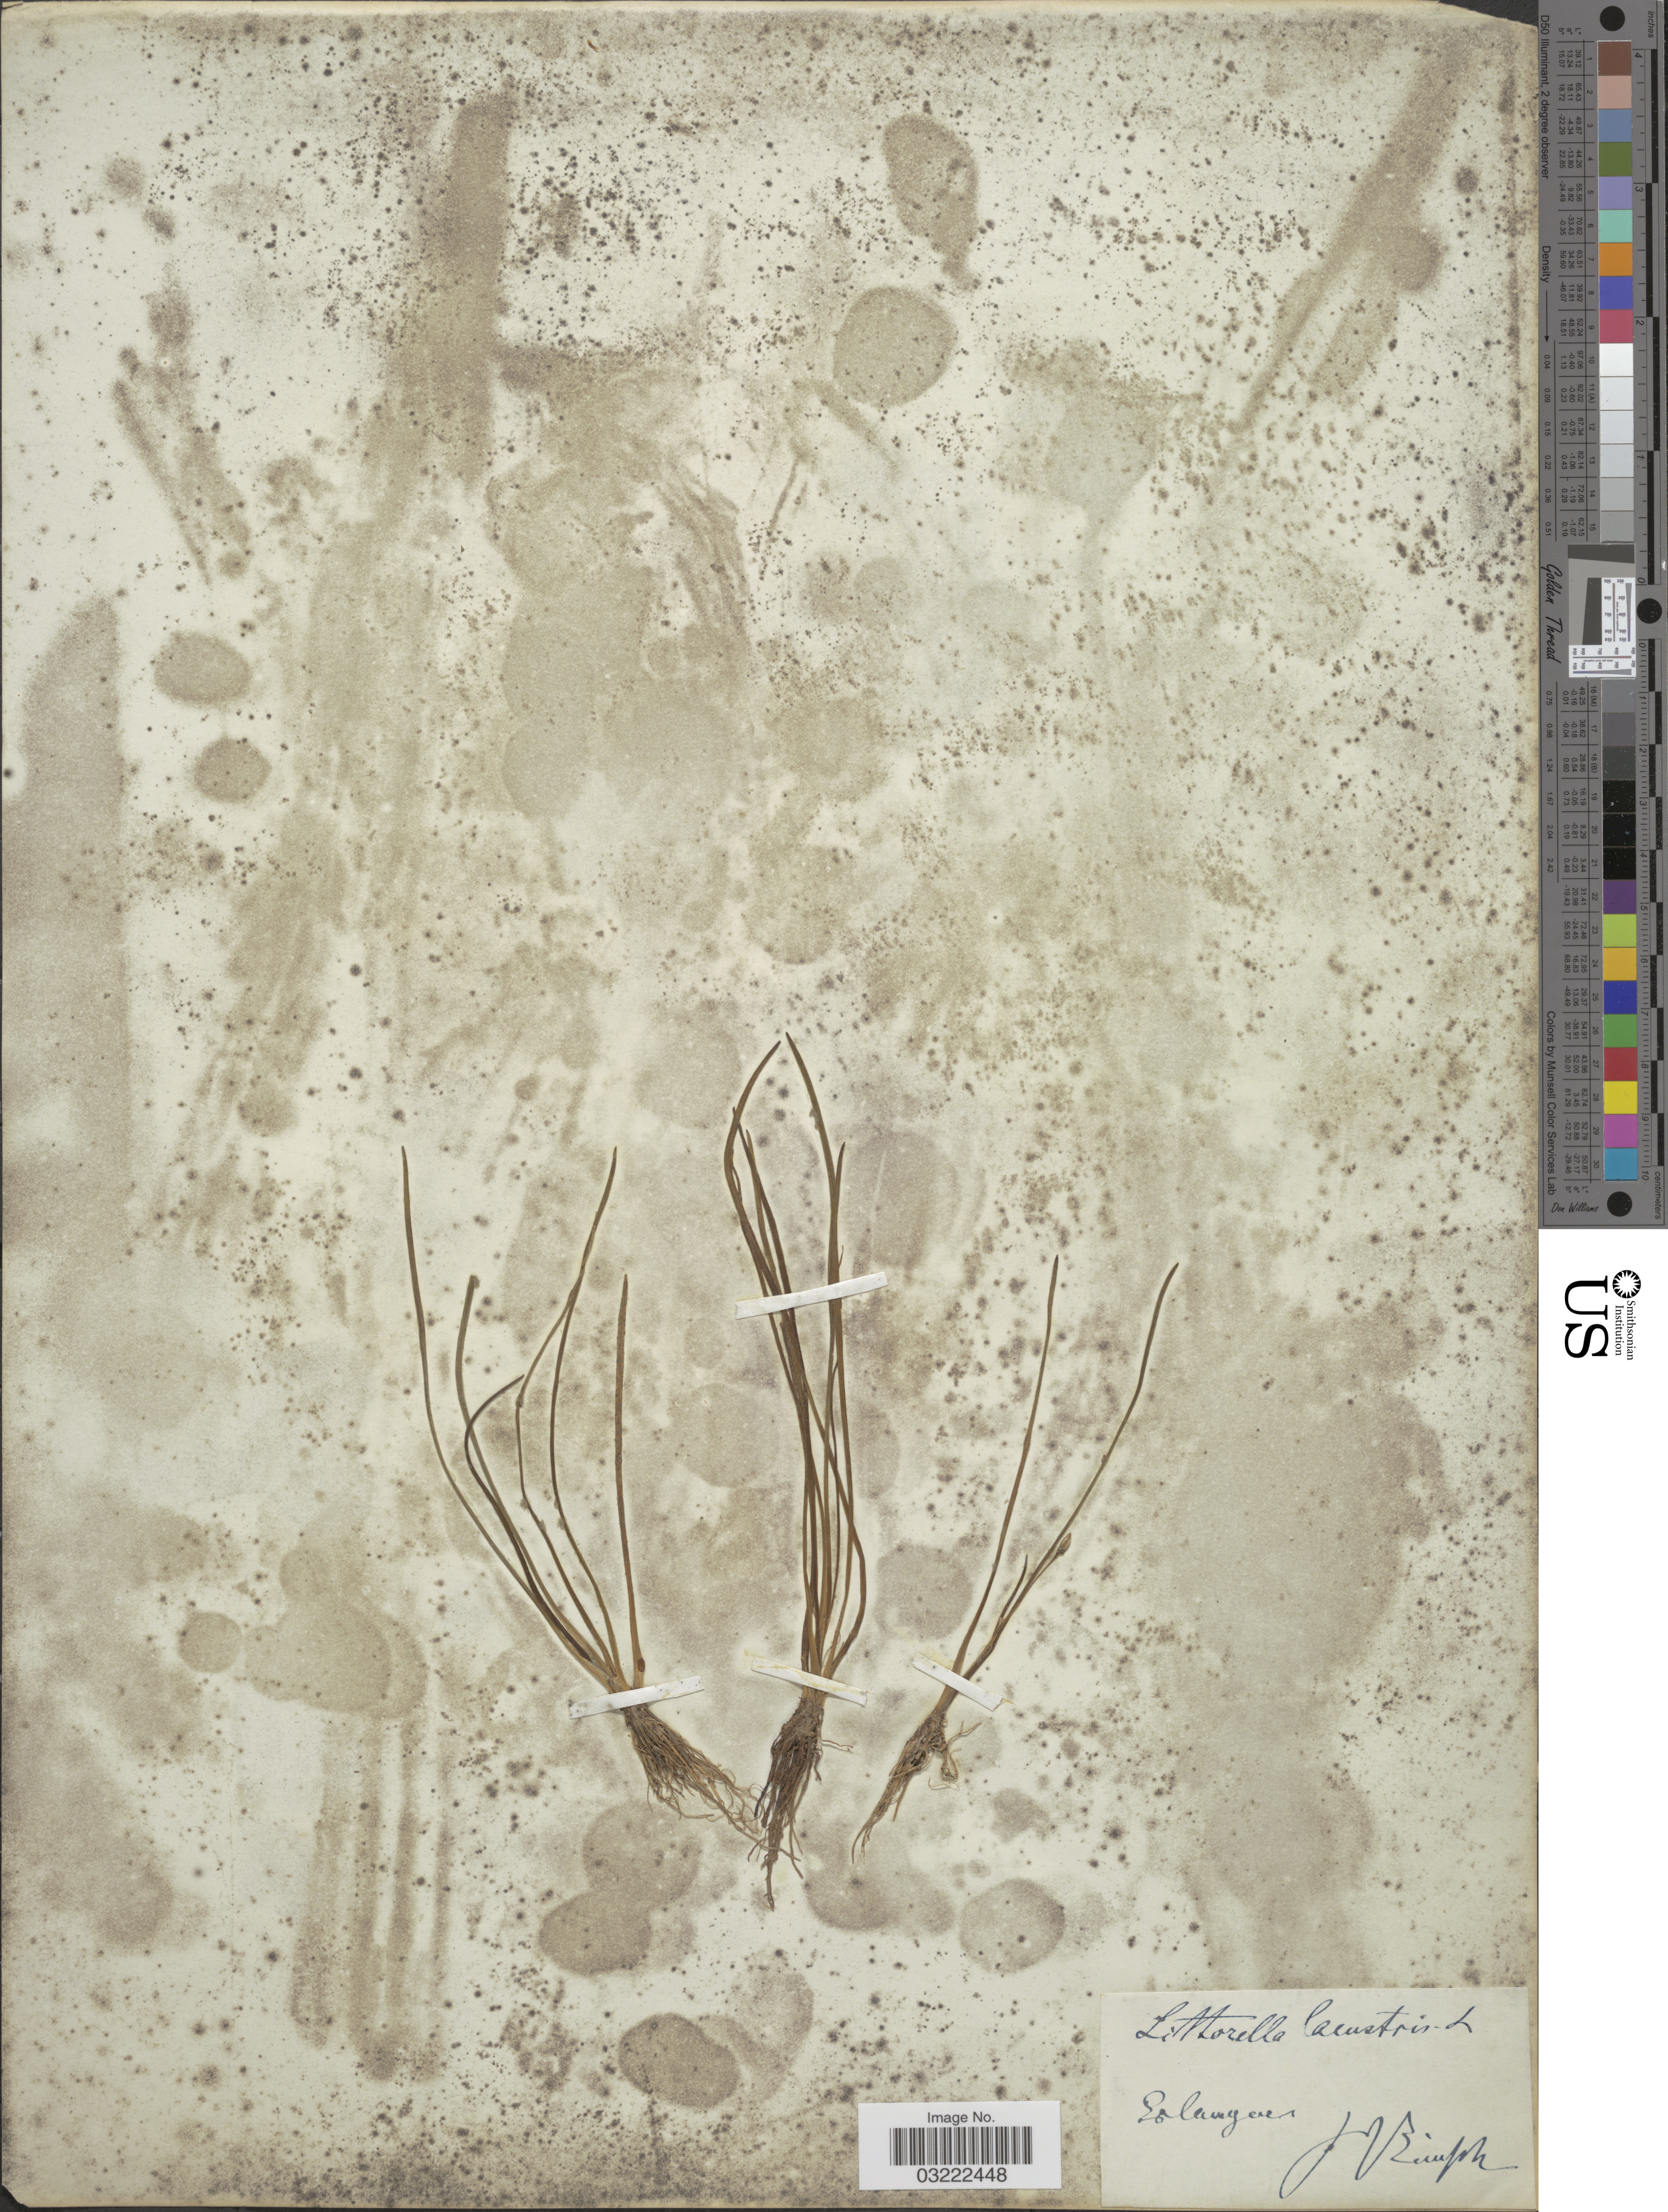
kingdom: Plantae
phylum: Tracheophyta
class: Magnoliopsida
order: Lamiales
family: Plantaginaceae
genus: Littorella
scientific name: Littorella lacustris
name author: L.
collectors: Reinsch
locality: Solanger [interpreted].